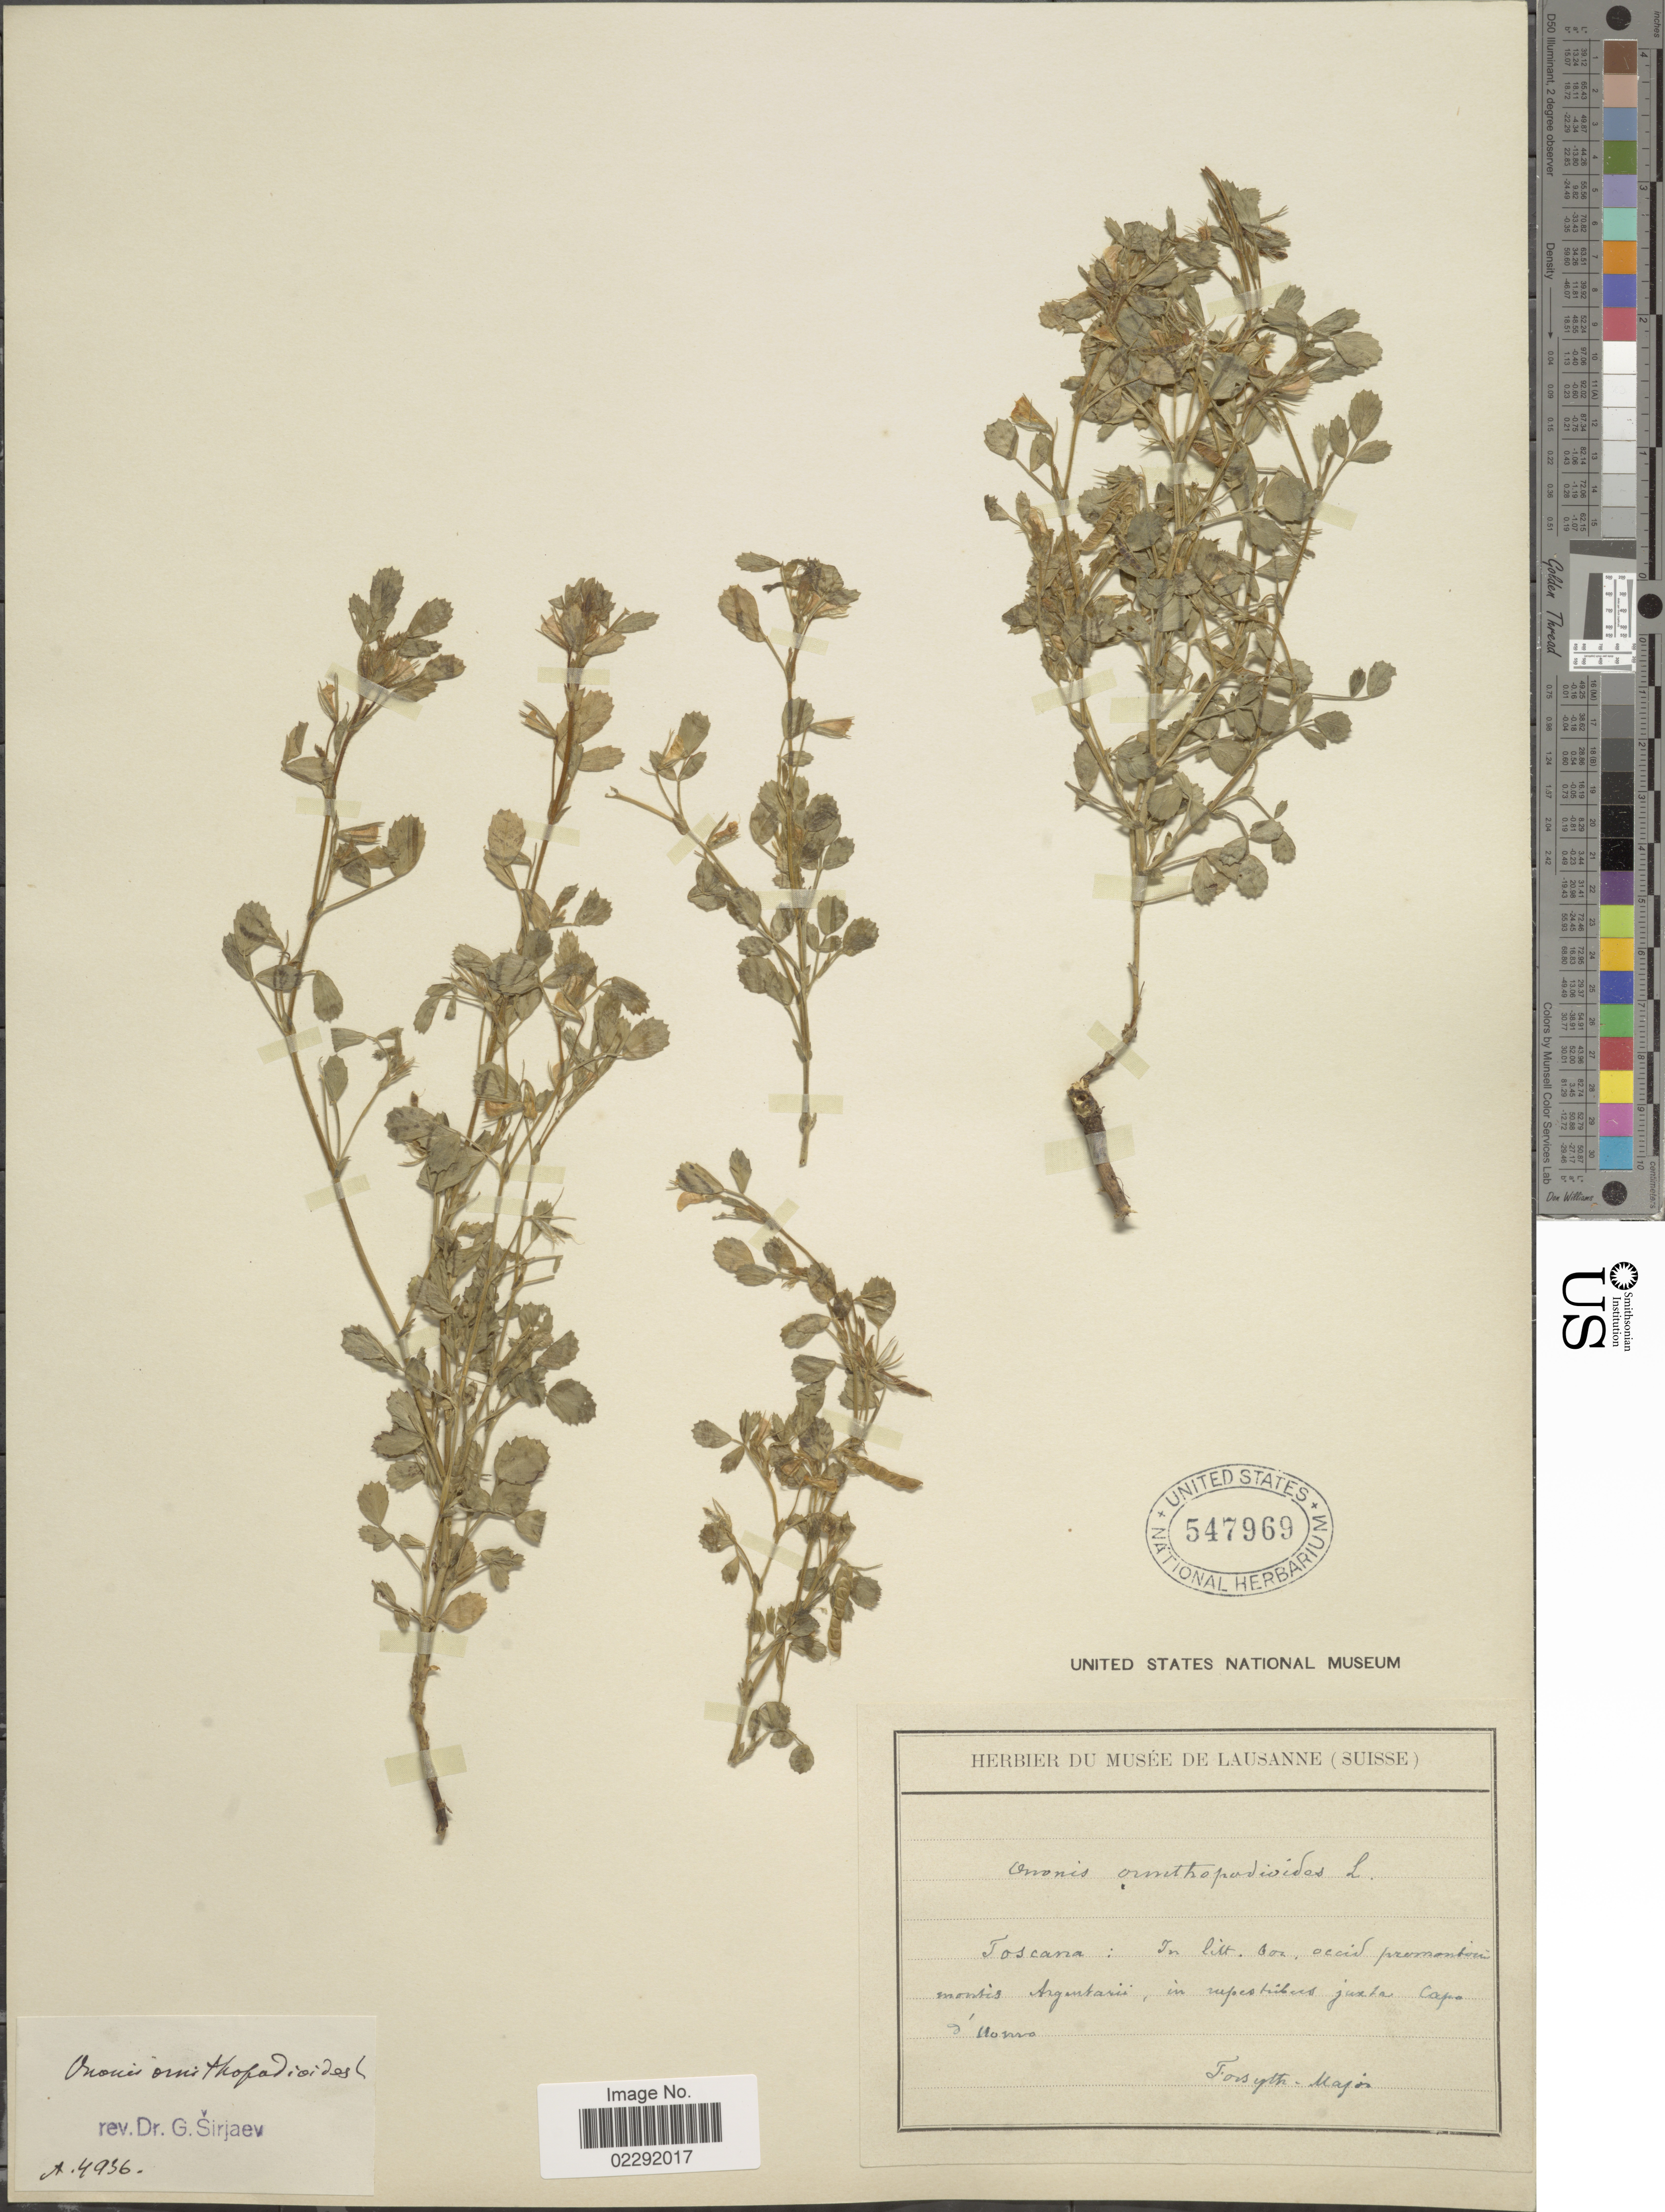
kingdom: Plantae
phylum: Tracheophyta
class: Magnoliopsida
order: Fabales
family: Fabaceae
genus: Ononis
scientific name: Ononis ornithopodioides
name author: L.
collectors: C. I. Forsyth-Major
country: Italy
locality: Toscana: in litt. Bor. occid. promanou montis Argentarii, in rupestribus juxta Capo d'Honro. [interpreted]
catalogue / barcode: US 547969